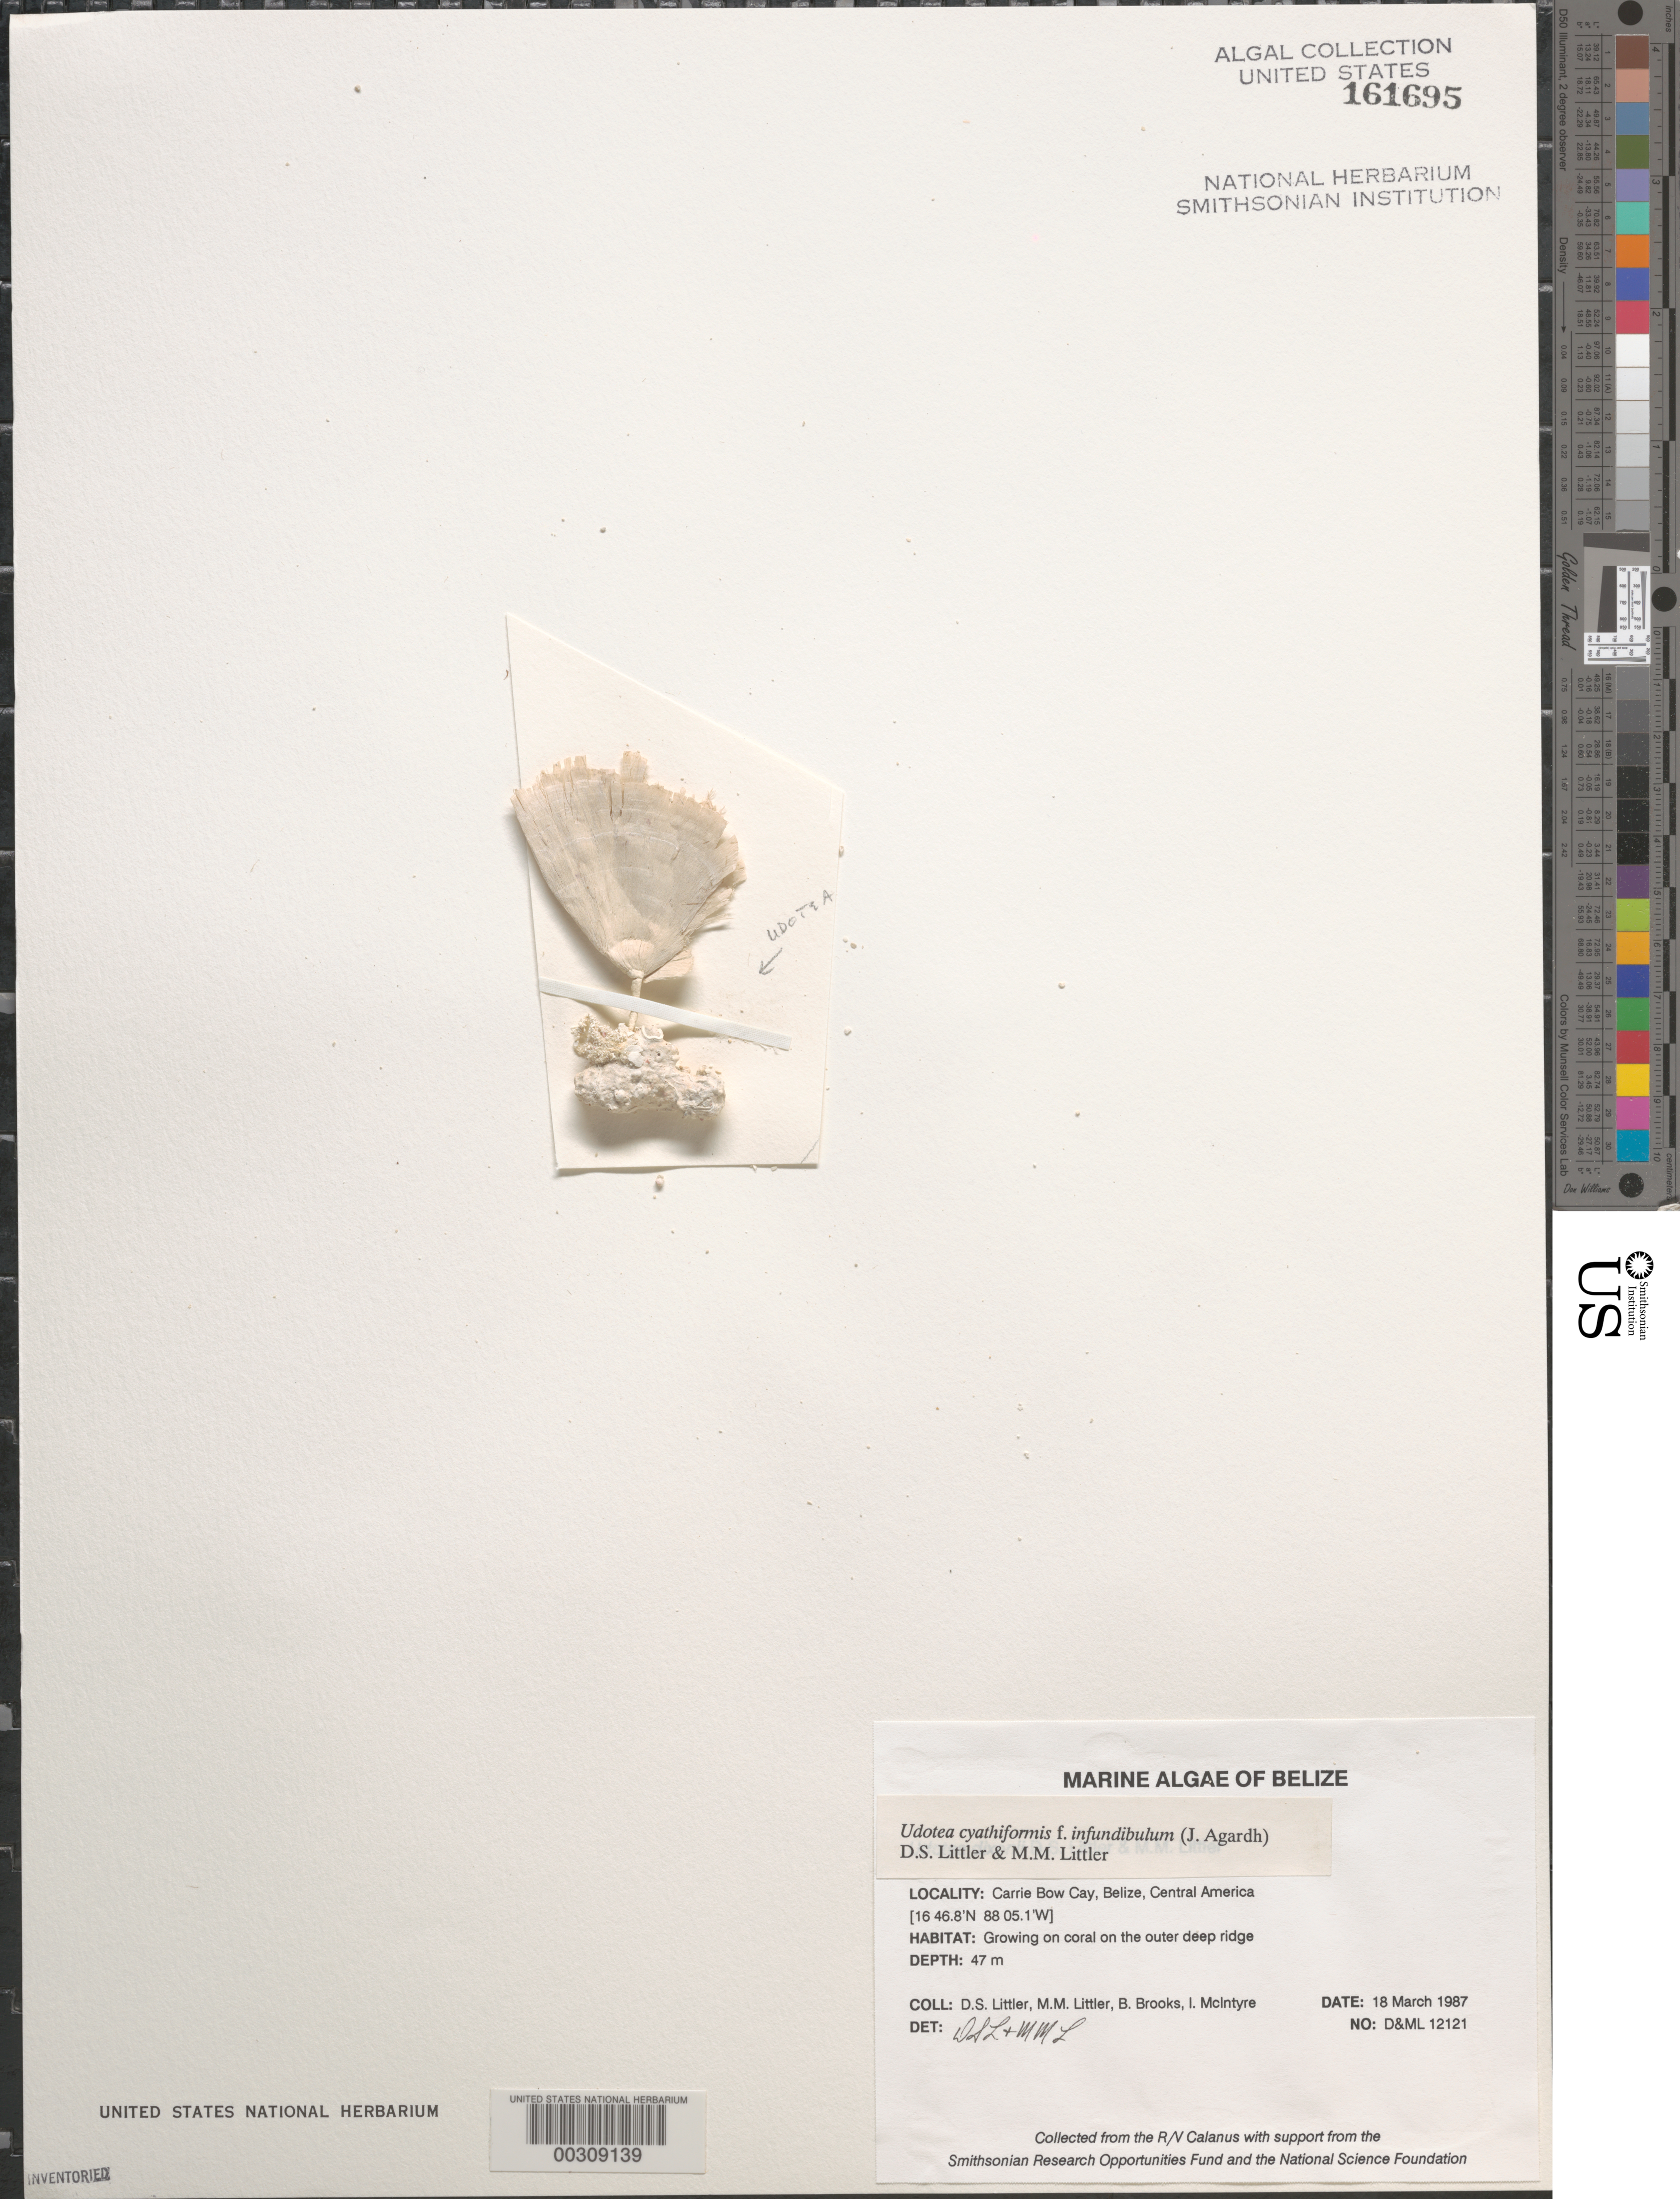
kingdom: Plantae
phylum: Chlorophyta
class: Ulvophyceae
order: Bryopsidales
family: Udoteaceae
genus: Udotea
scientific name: Udotea cyathiformis f. infundibulum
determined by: Littler, D. S.; Littler, M. M.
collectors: D. S. Littler, M. M. Littler, B. Brooks & I. McIntyre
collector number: D&ML 12121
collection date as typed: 18 Mar 1987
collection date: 1987-03-18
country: Belize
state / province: Stann Creek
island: Carrie Bow Cay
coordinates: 16 46.8' N, 88 05.1' W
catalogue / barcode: US 161695